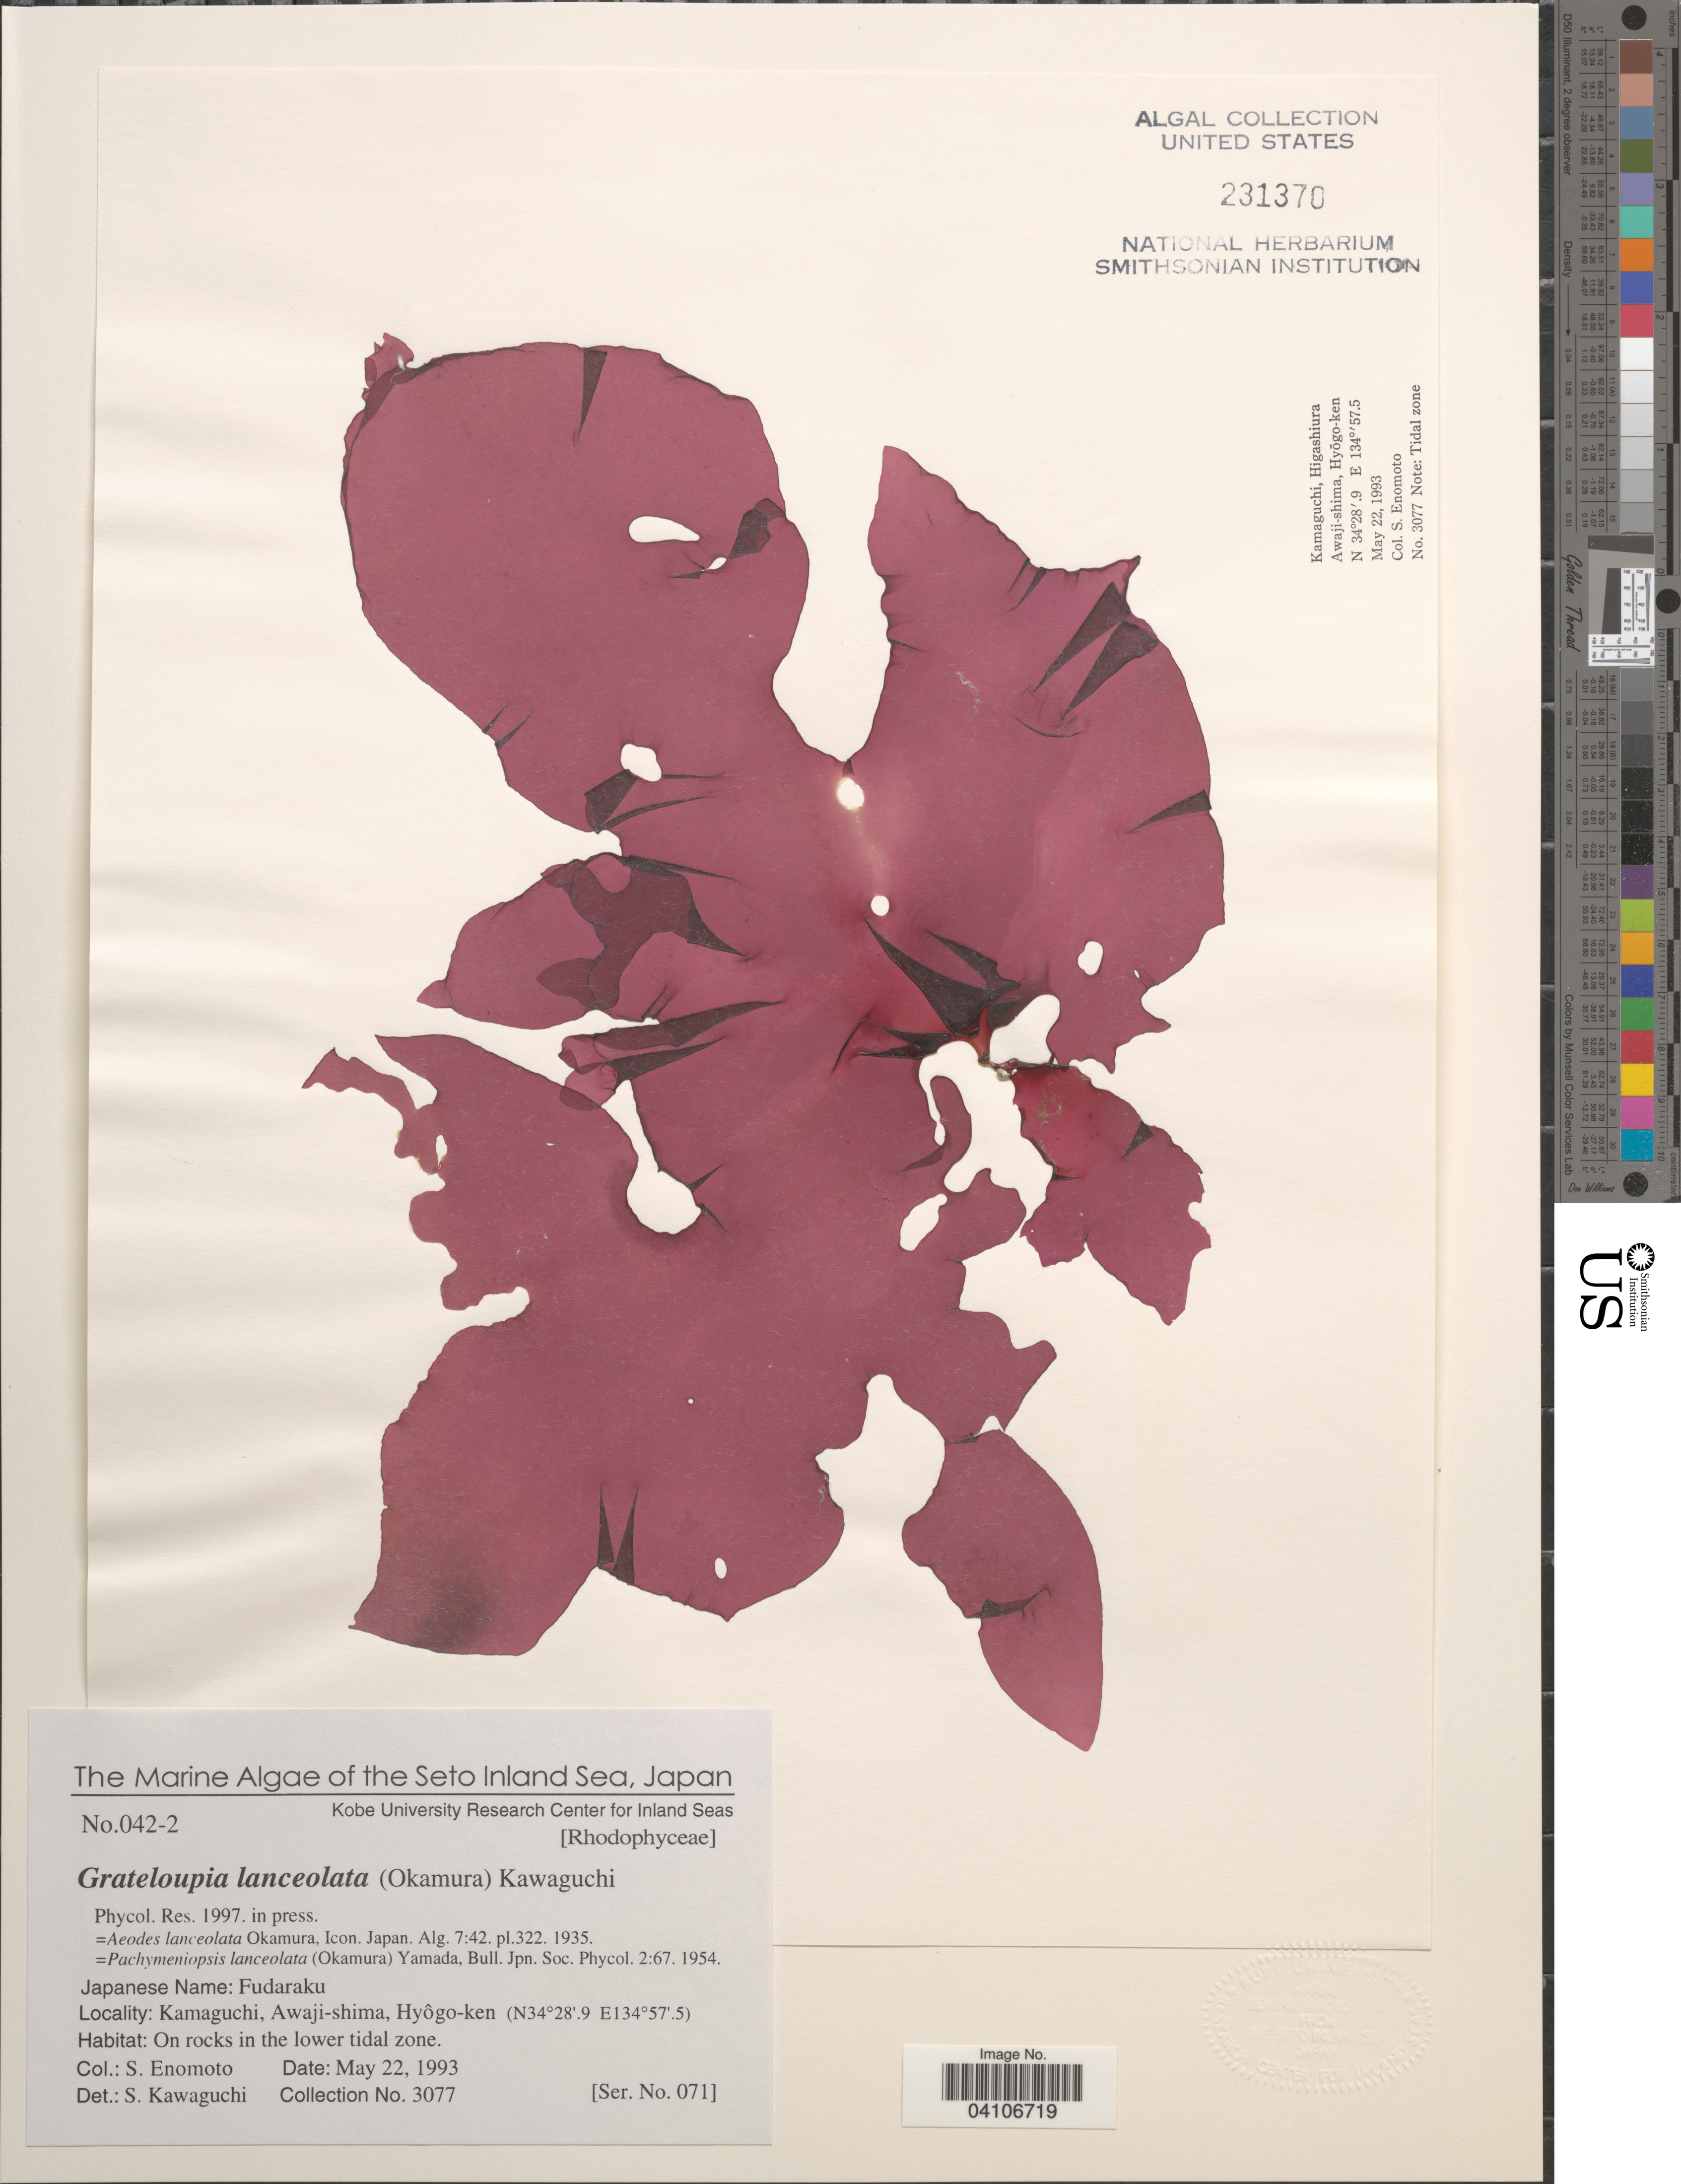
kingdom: Plantae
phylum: Rhodophyta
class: Florideophyceae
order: Halymeniales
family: Halymeniaceae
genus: Grateloupia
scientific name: Grateloupia lanceolata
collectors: S. Enomoto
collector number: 3077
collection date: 1993-05-22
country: Japan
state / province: Hyogo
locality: The Seto Inland Sea. Kamaguchi, Awaji-shima, Hyôgo-ken.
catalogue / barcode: US 231370